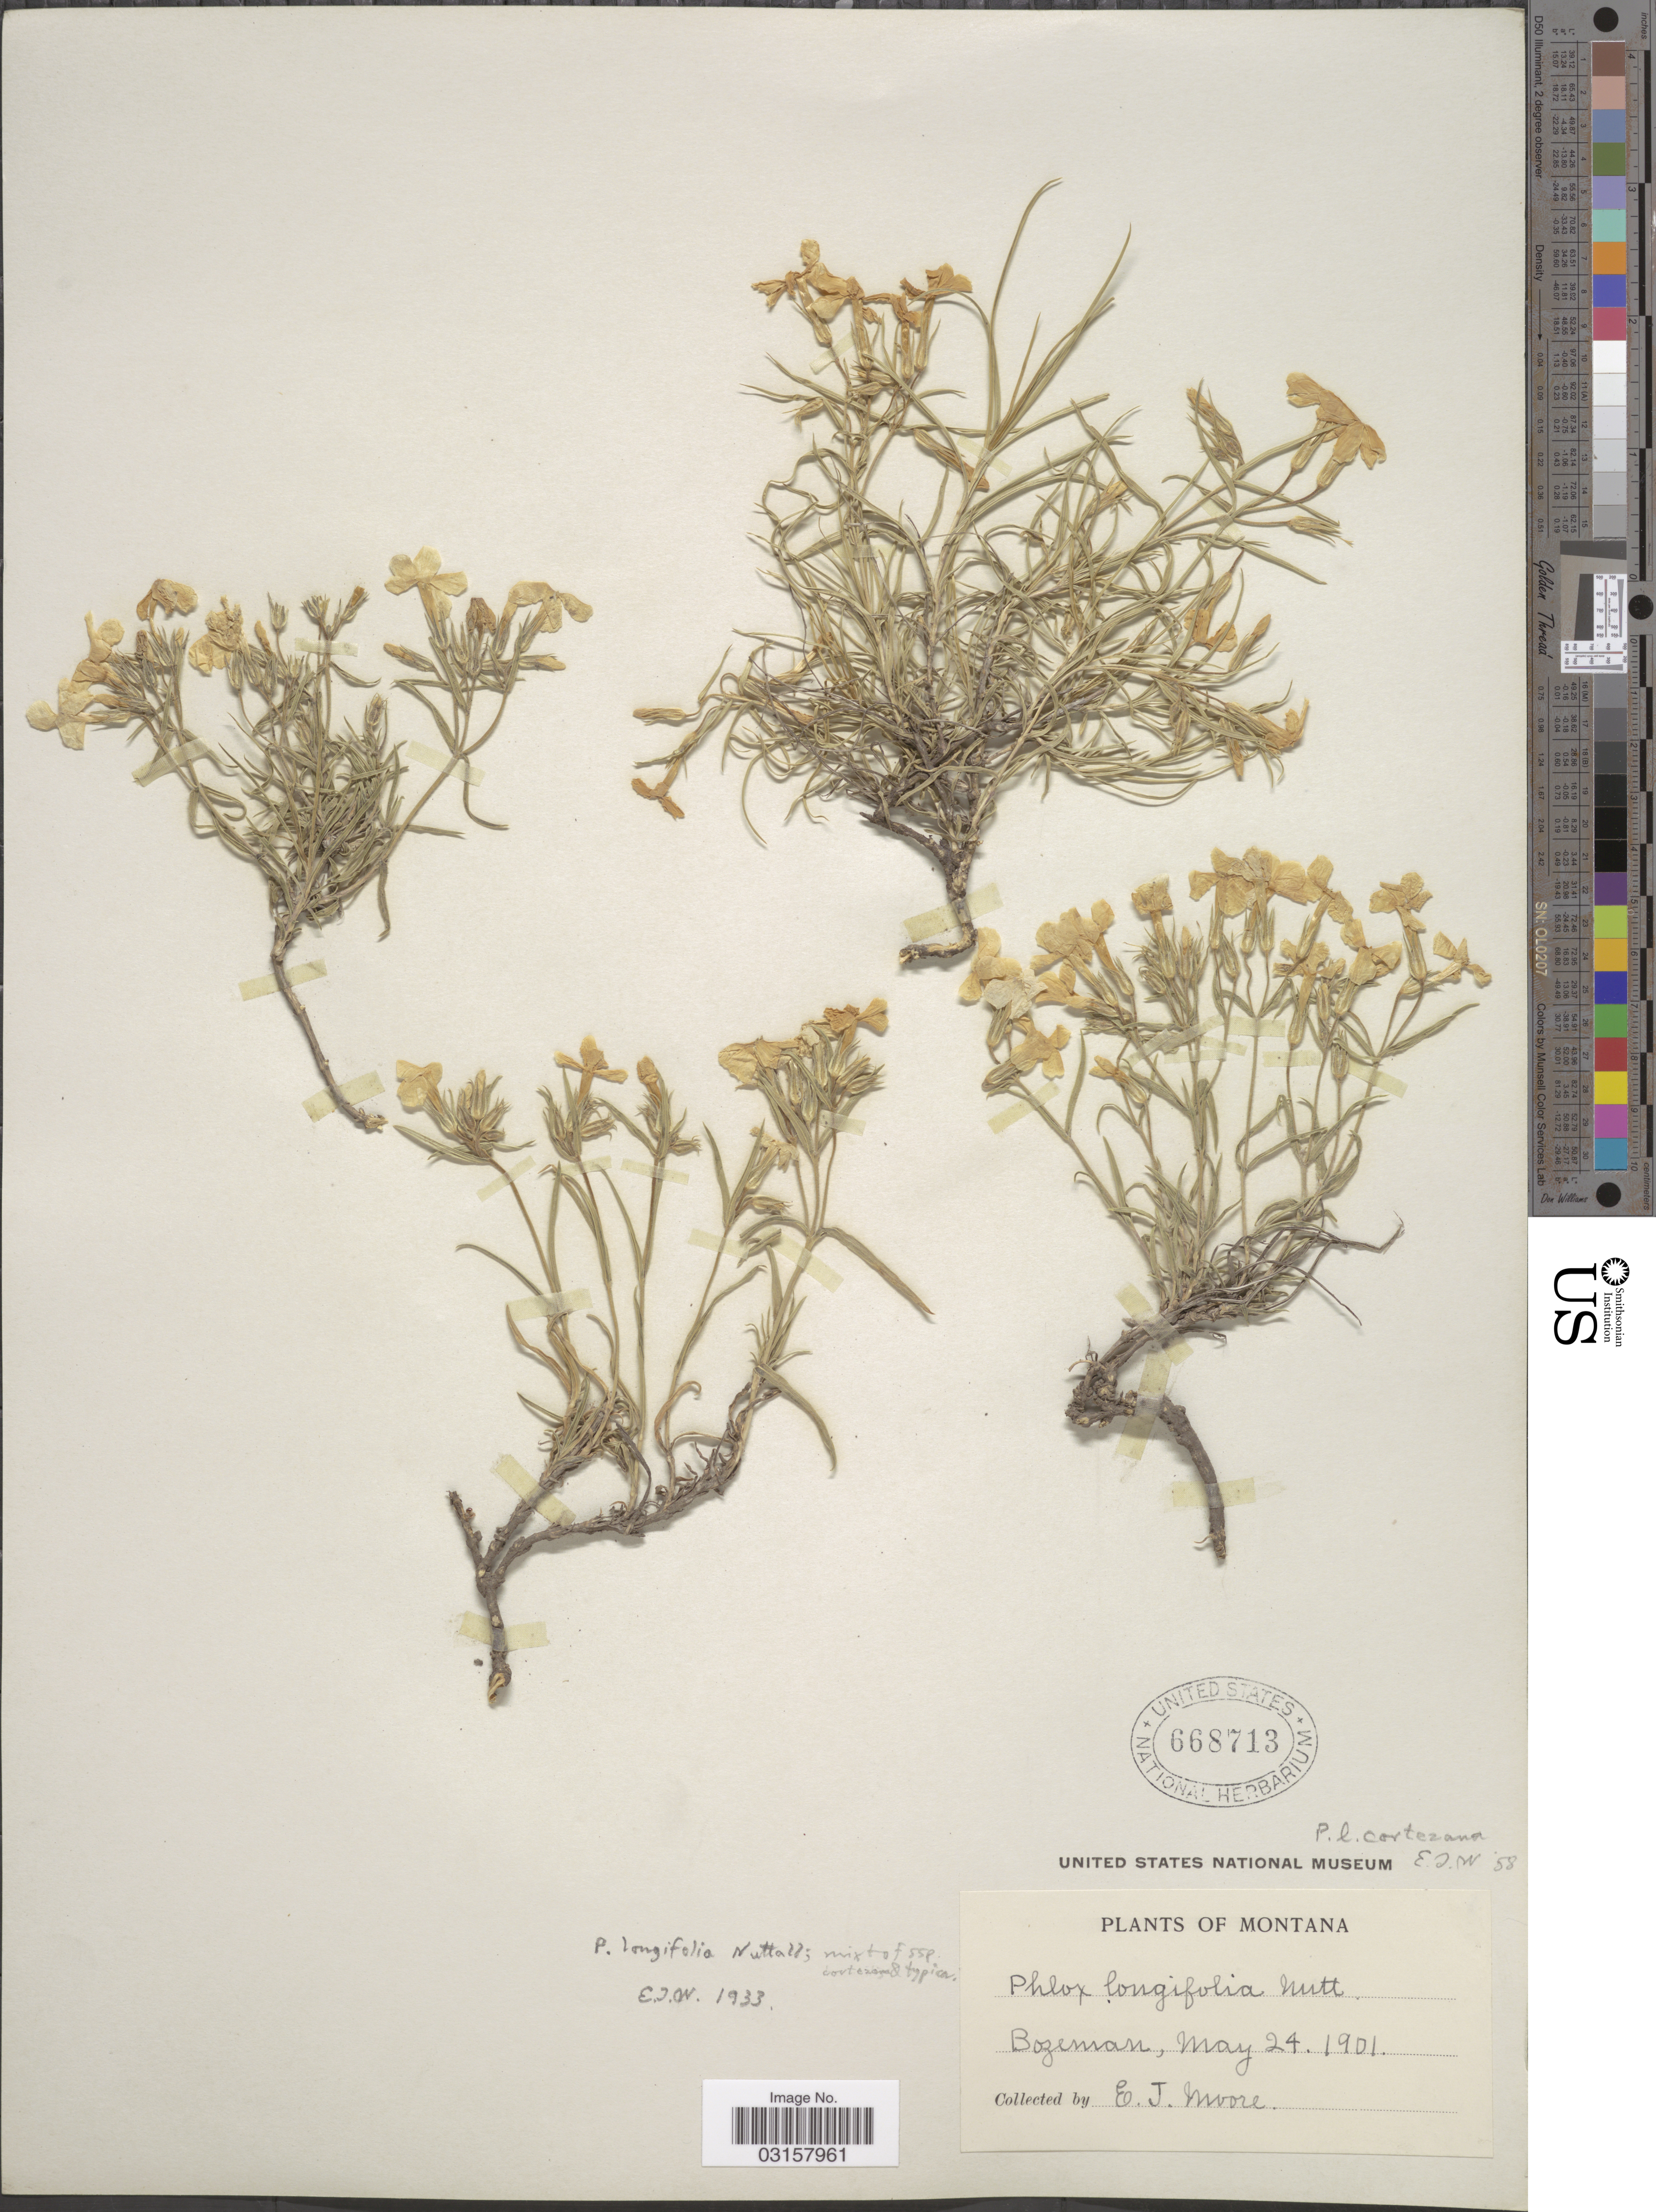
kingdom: Plantae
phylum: Tracheophyta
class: Magnoliopsida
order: Ericales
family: Polemoniaceae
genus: Phlox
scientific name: Phlox longifolia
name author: Nutt.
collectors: E. Moore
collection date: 1901-05-24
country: United States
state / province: Montana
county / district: Gallatin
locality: Bozeman.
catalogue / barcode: US 668713